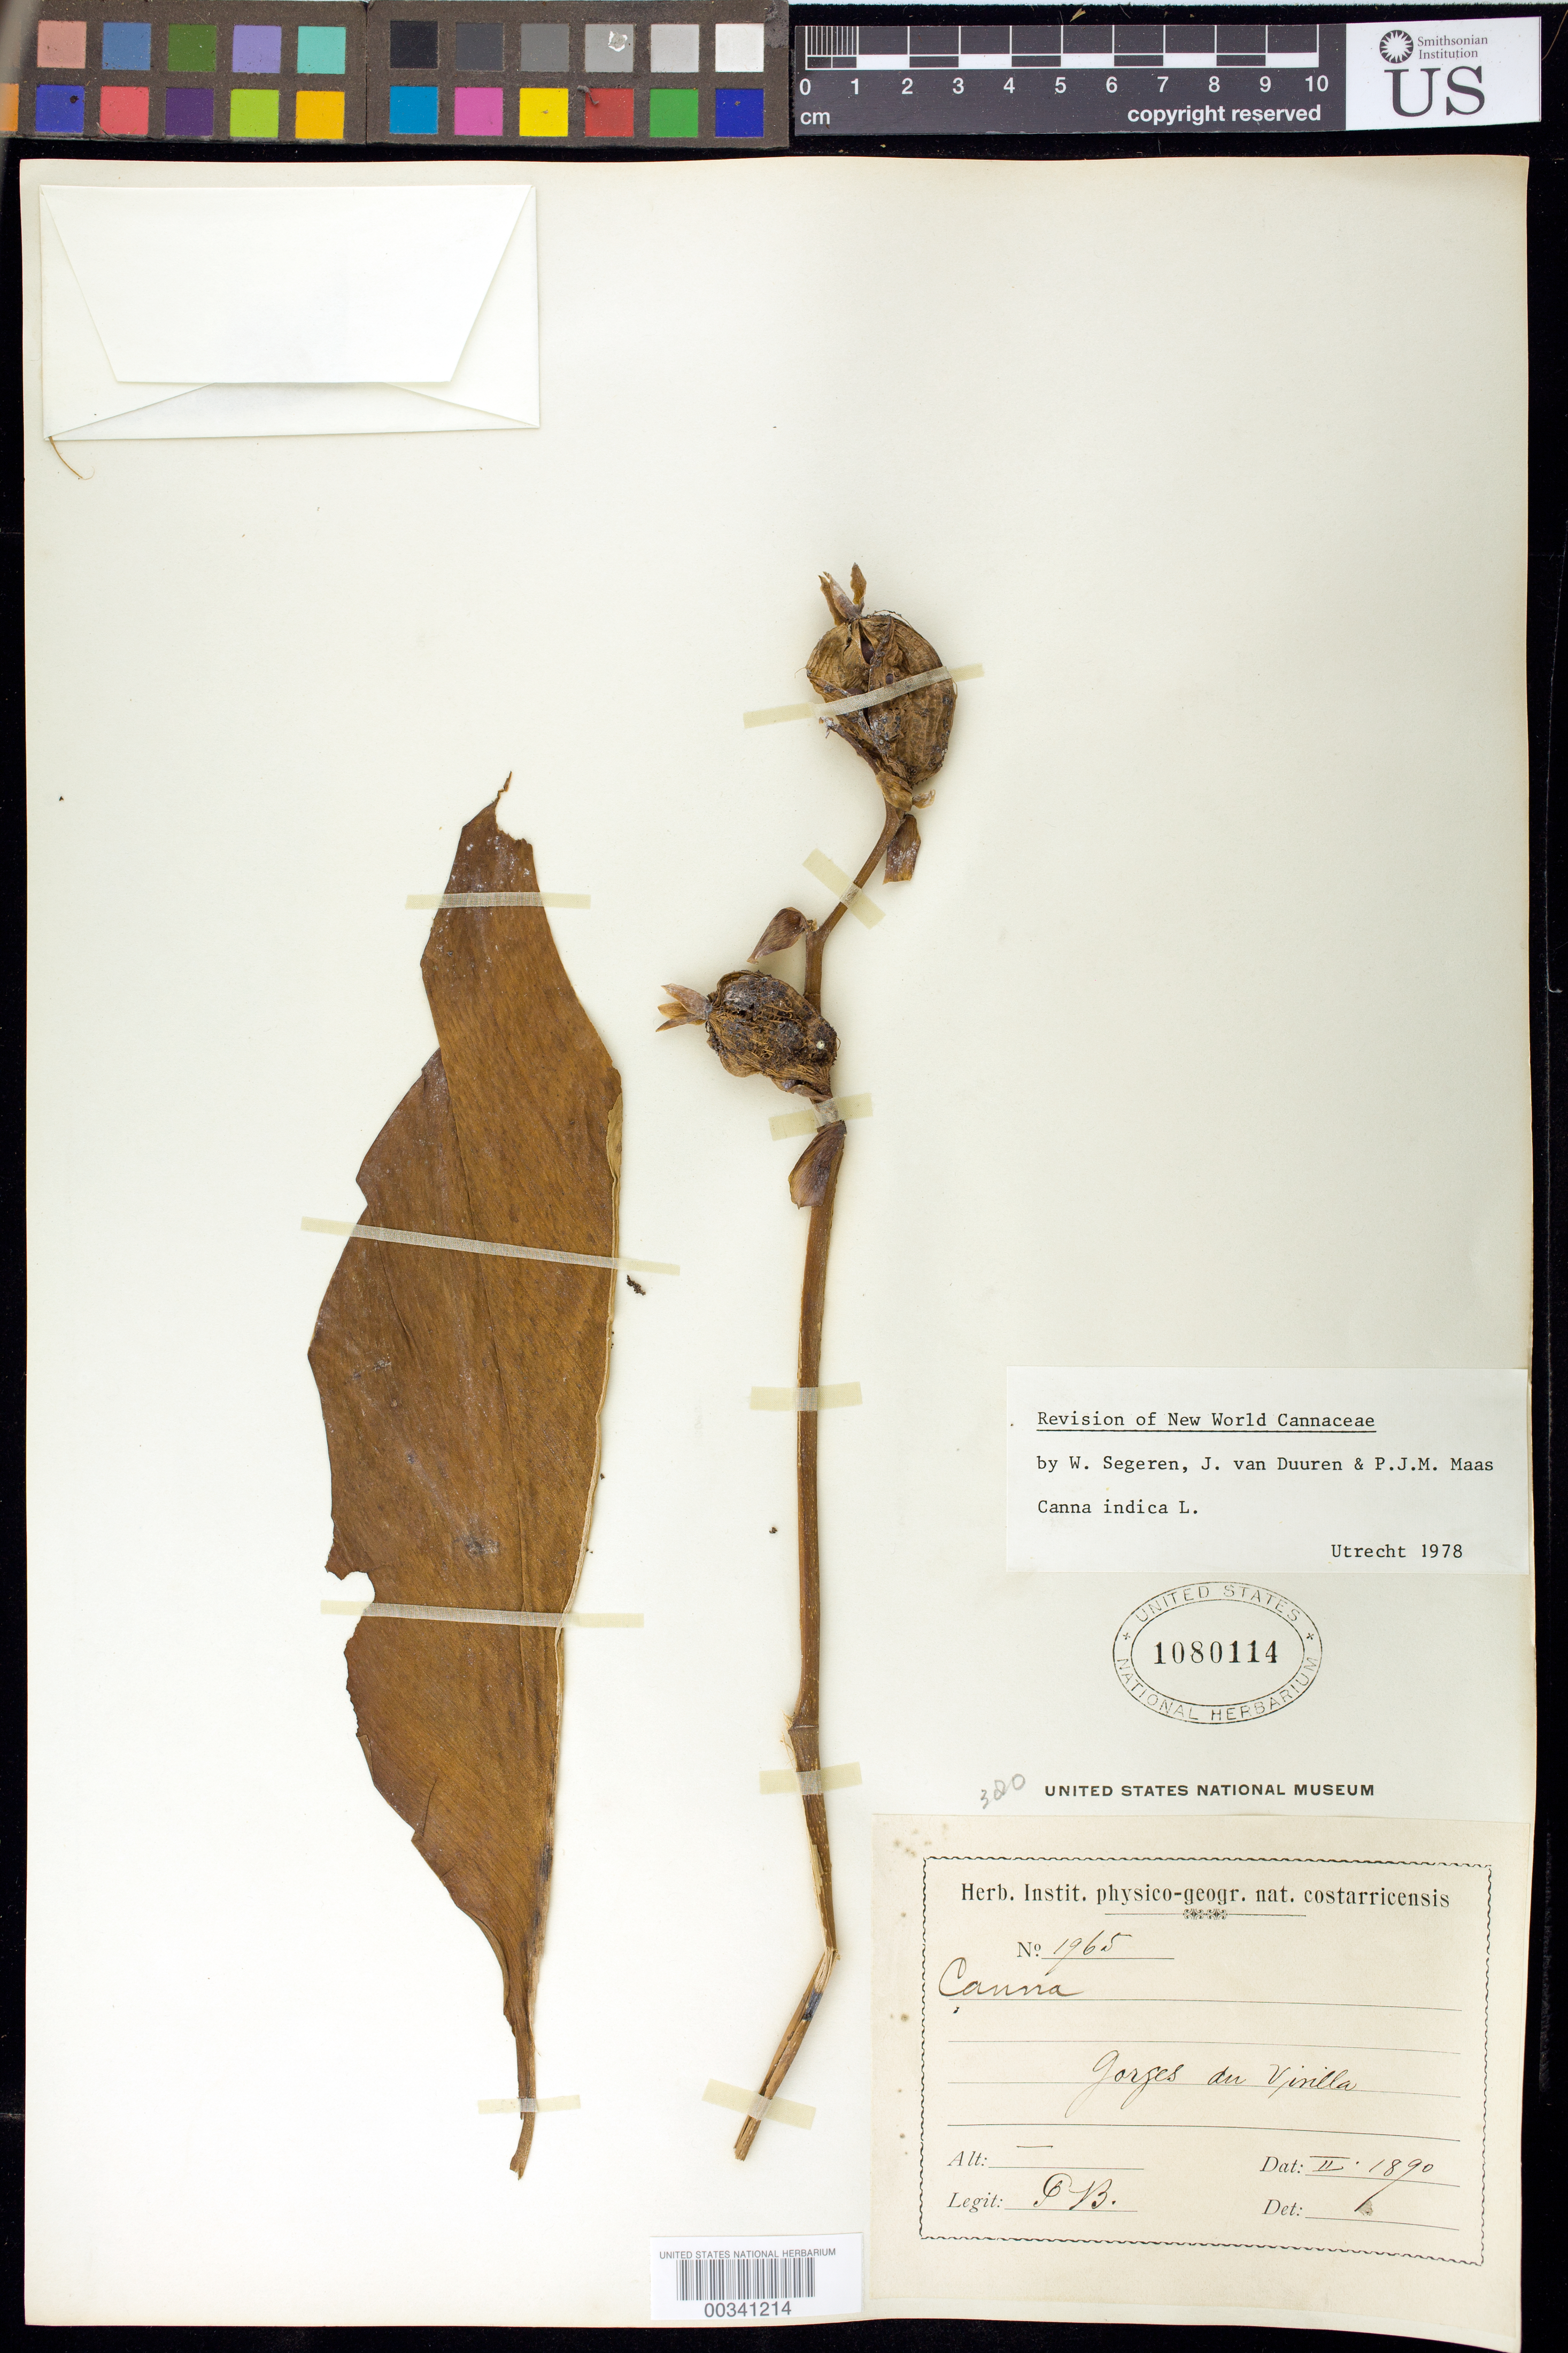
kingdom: Plantae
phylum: Tracheophyta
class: Liliopsida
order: Zingiberales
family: Cannaceae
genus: Canna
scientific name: Canna indica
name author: L.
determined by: Segeren, W.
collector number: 1965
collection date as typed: Feb 1890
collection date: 1890-02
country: Costa Rica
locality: Gorges du Virilla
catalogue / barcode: US 1080114